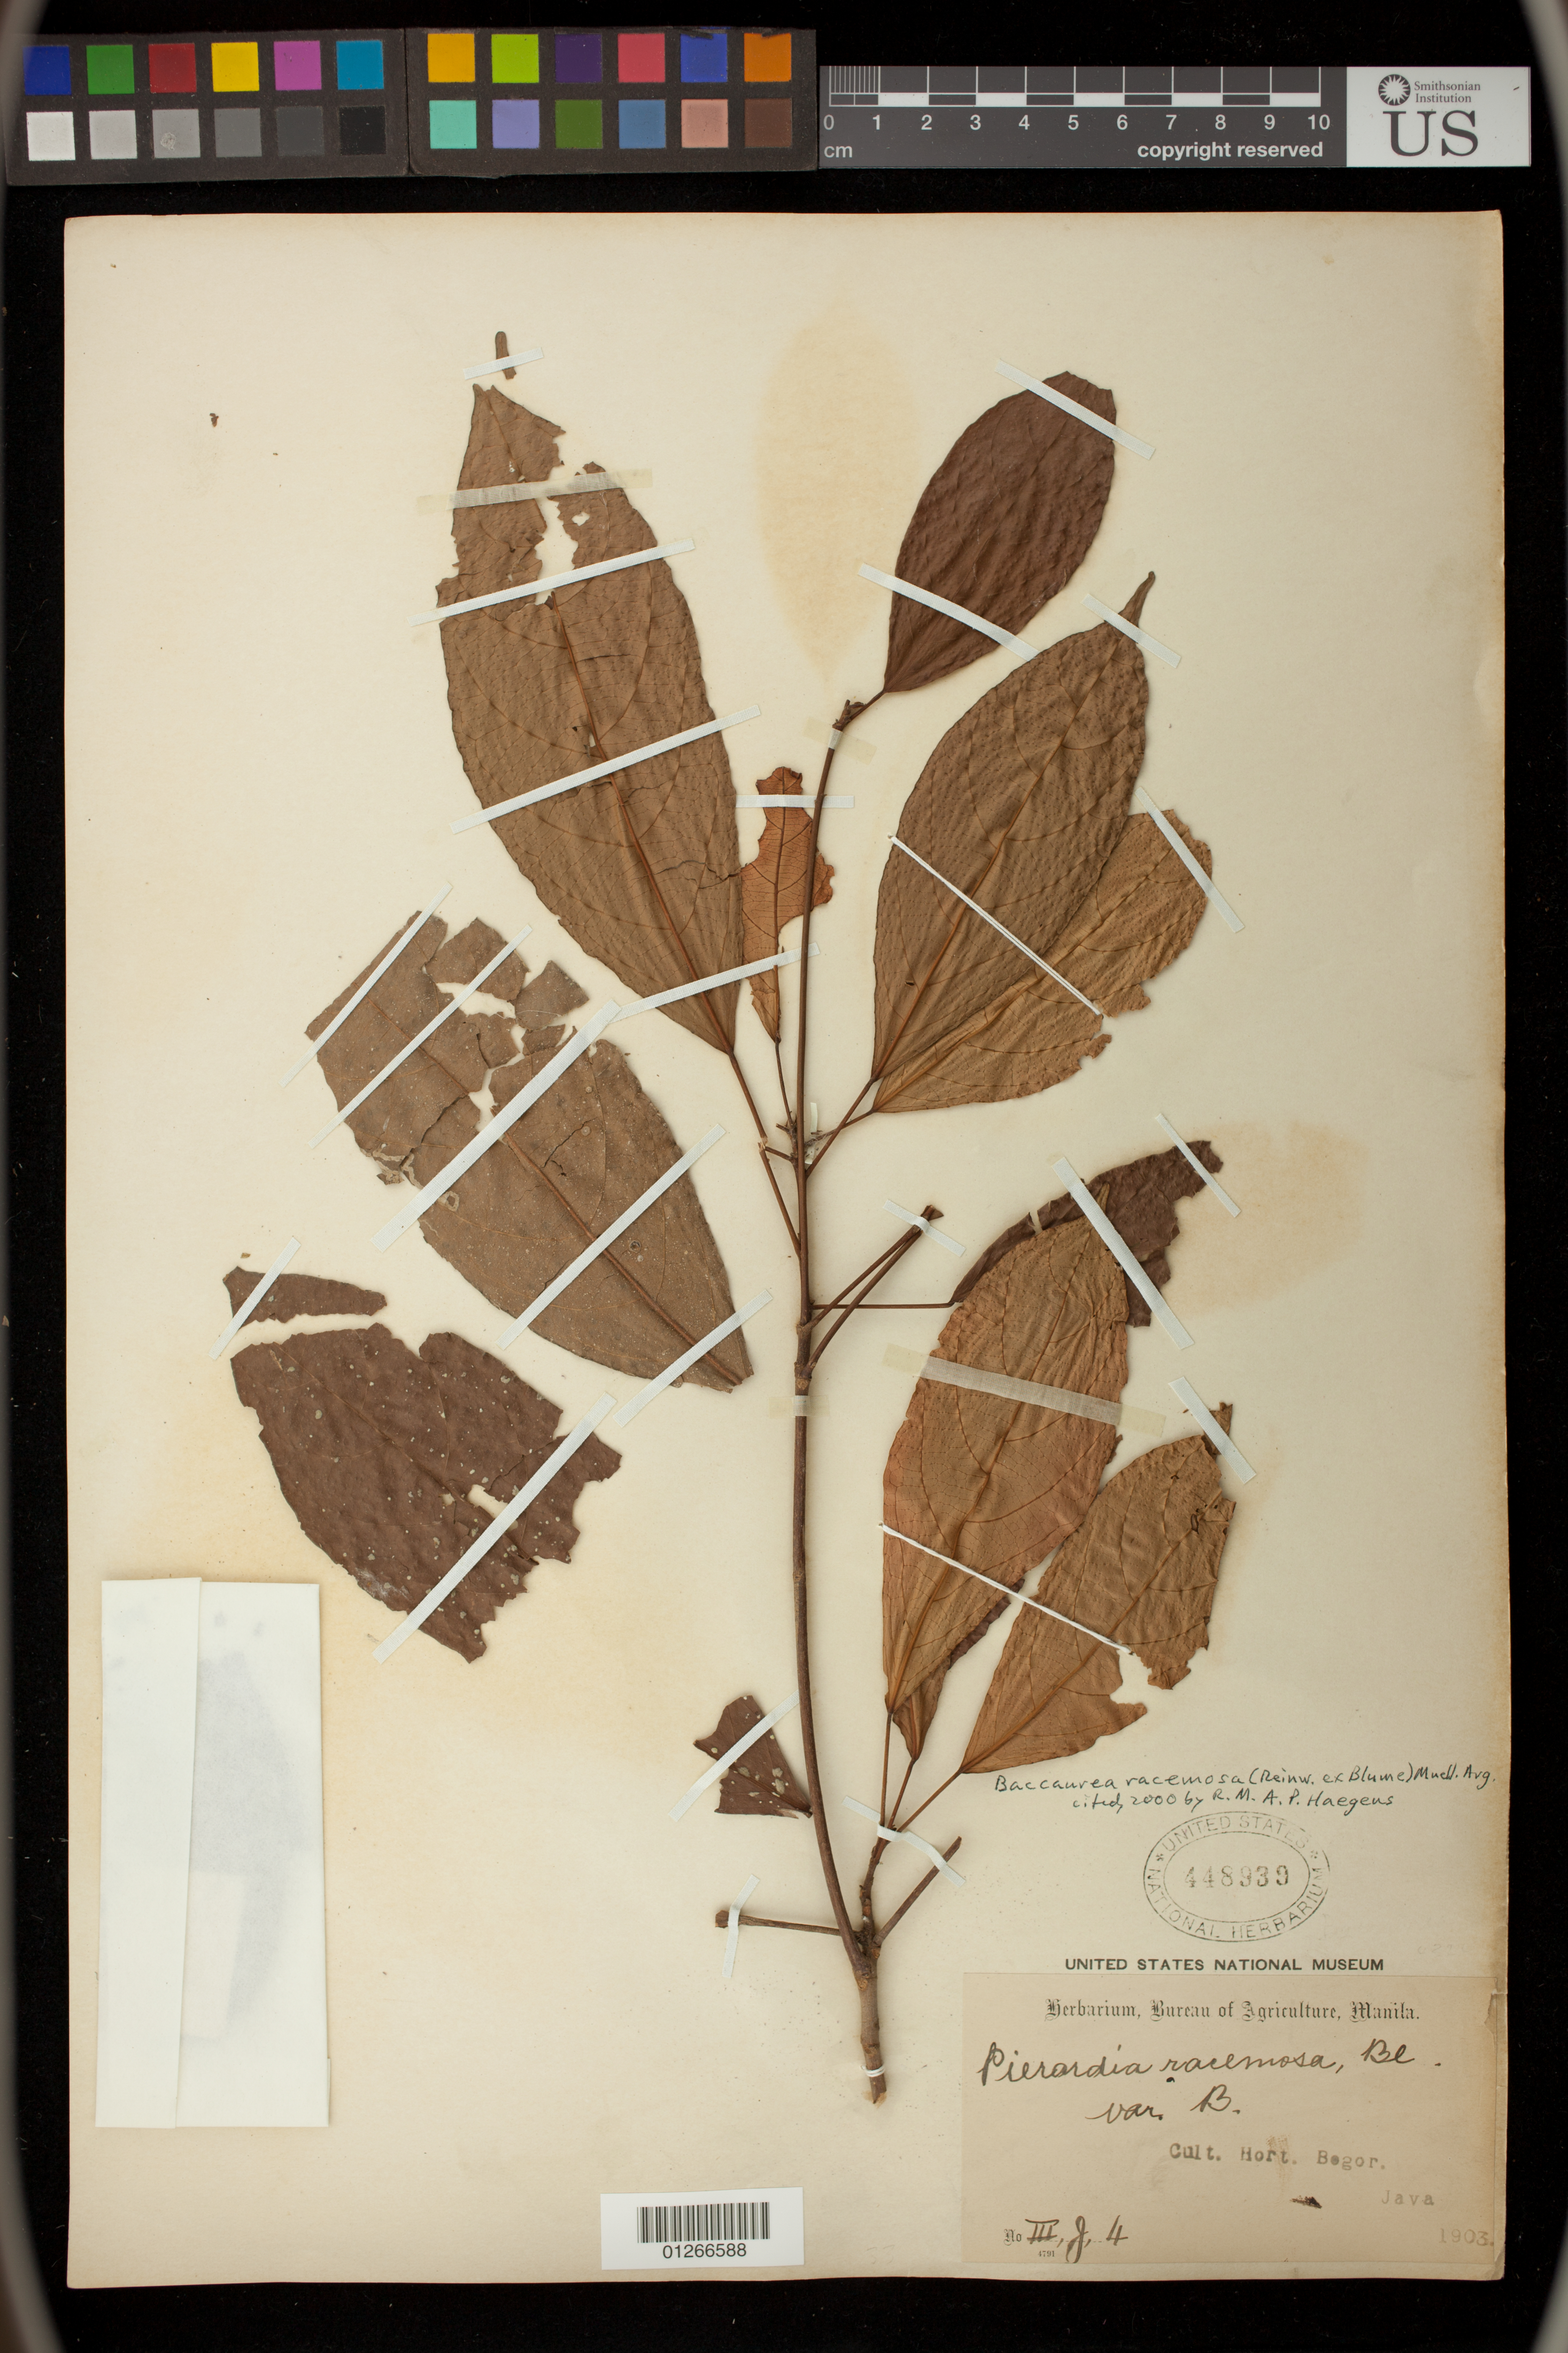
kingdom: Plantae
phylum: Tracheophyta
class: Magnoliopsida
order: Malpighiales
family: Phyllanthaceae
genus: Baccaurea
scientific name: Baccaurea racemosa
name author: (Reinw.) Müll. Arg.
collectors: Cult. in Hort. Bog.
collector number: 4791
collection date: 1903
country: Indonesia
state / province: Java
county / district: Jawa Barat